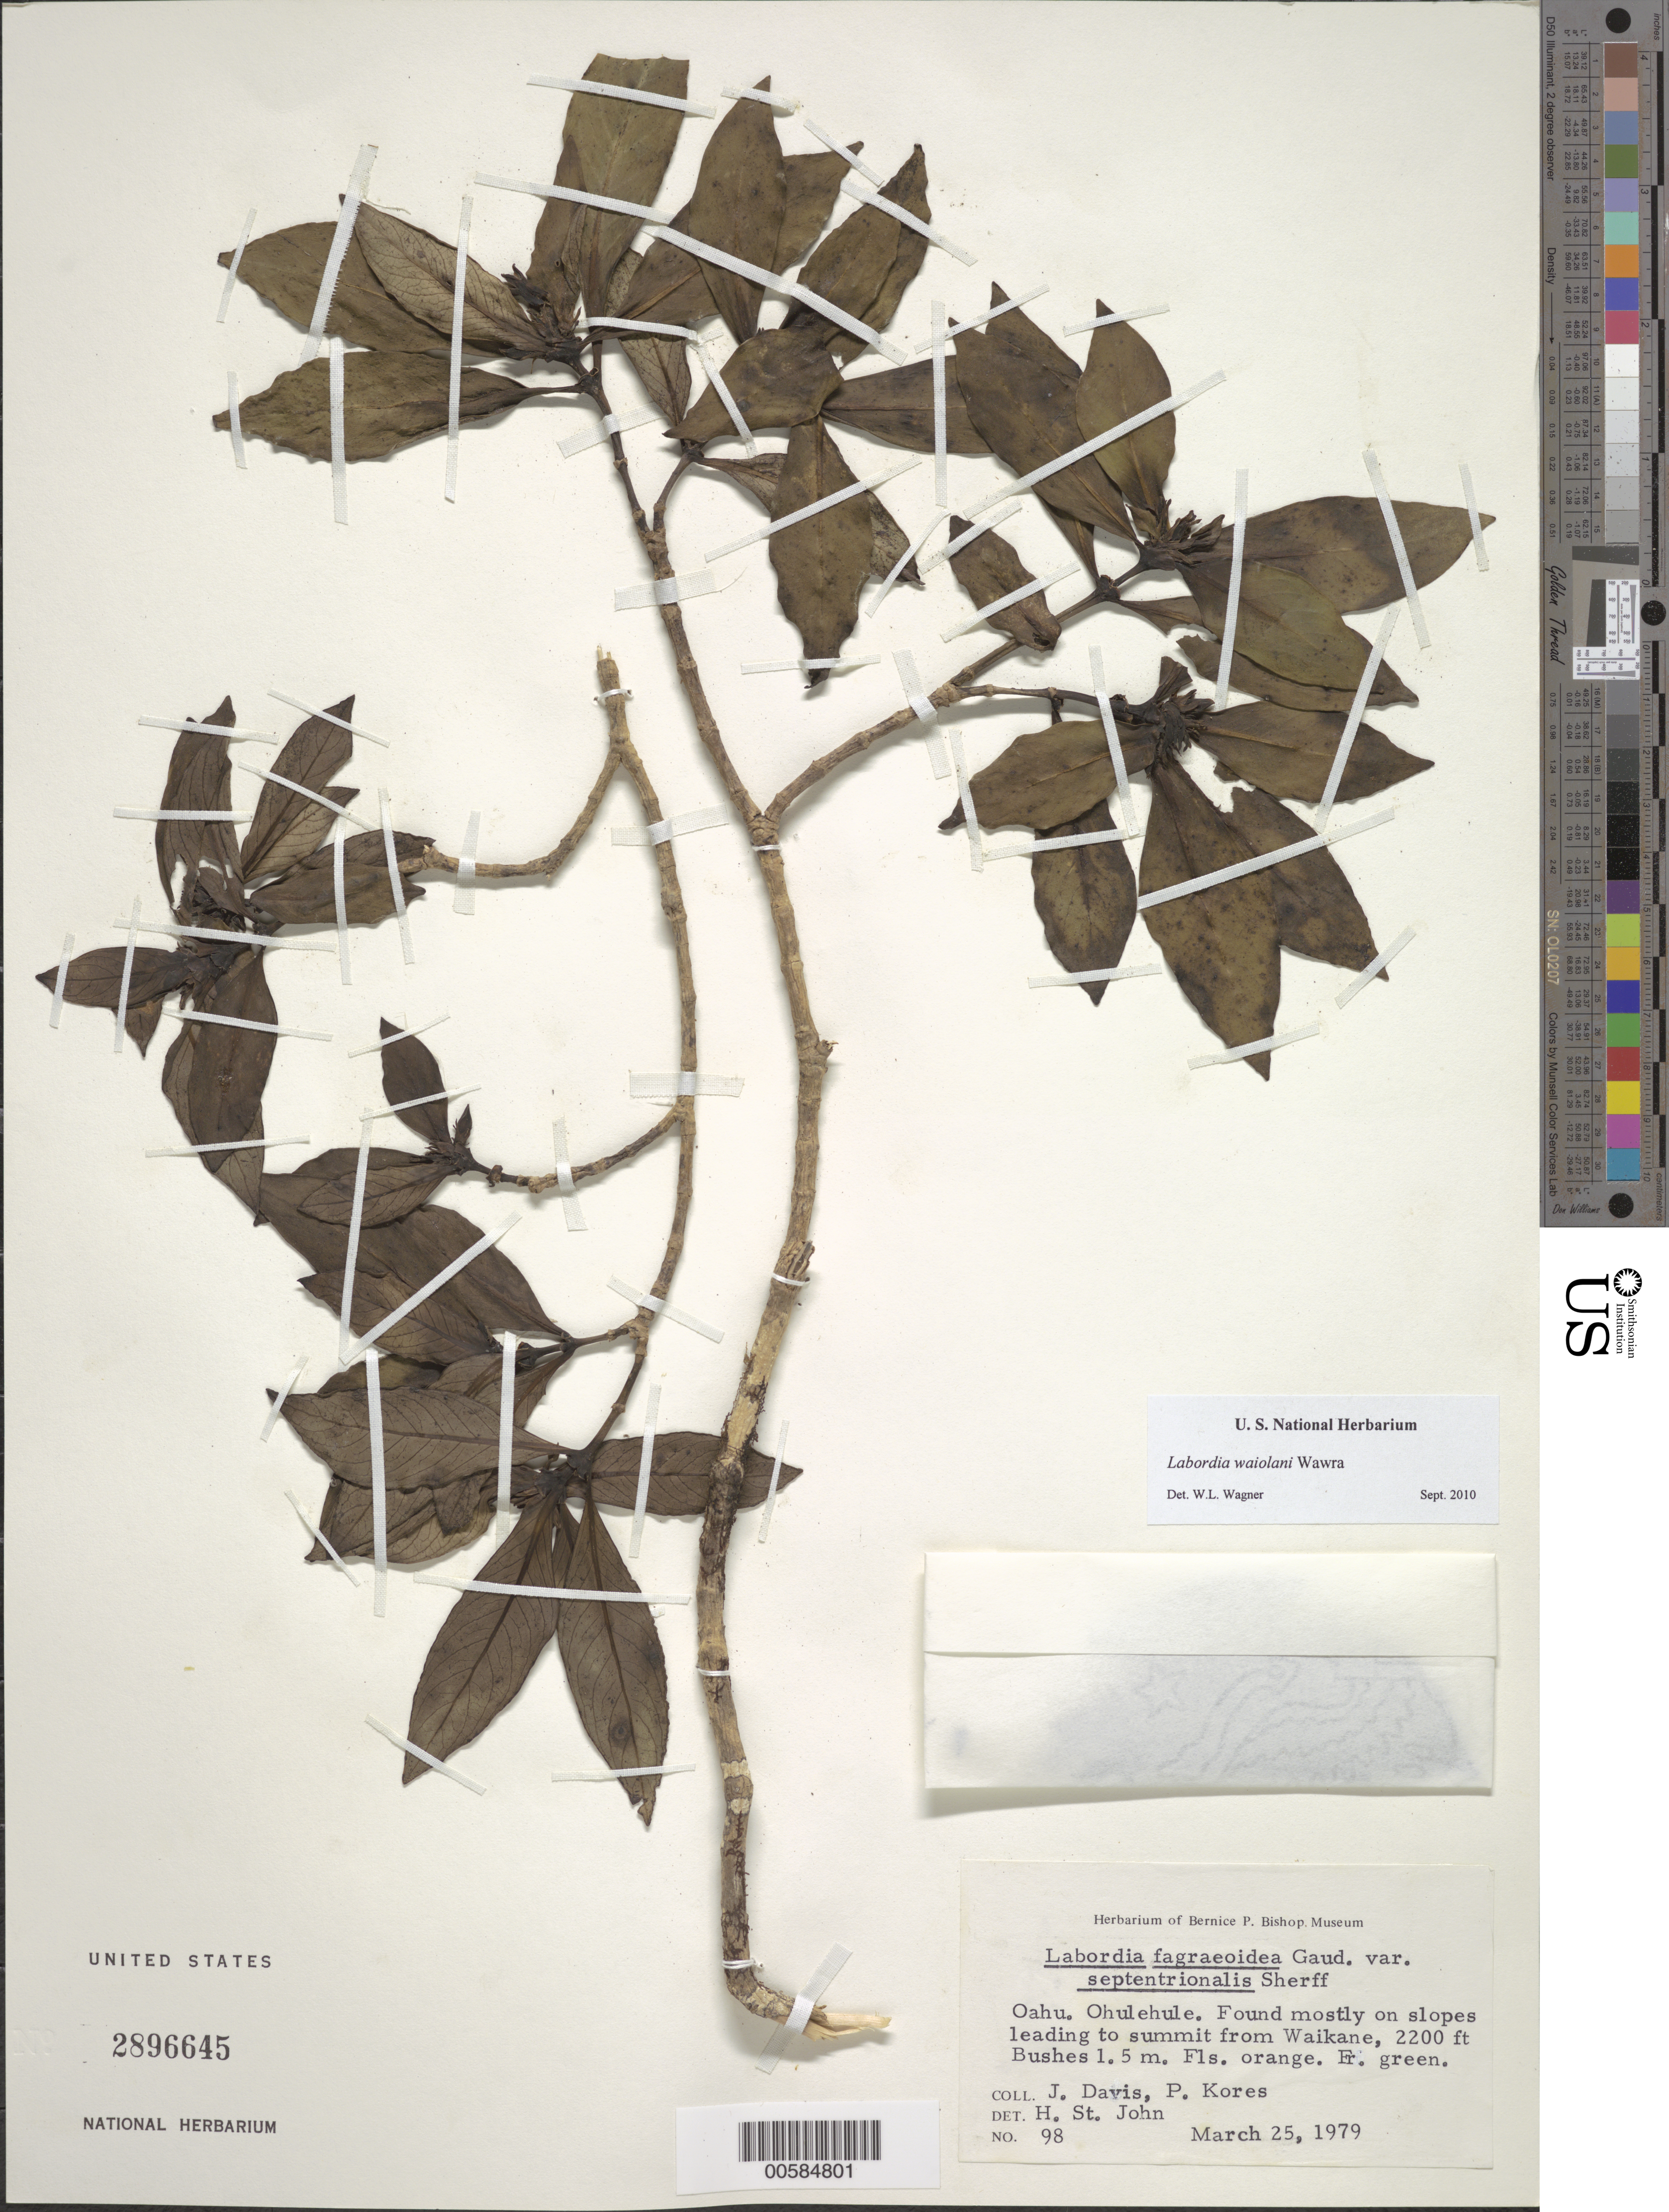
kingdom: Plantae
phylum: Tracheophyta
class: Magnoliopsida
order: Gentianales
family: Loganiaceae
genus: Geniostoma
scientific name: Geniostoma waiolani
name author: (Wawra) Byng & Christenh.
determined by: Wagner, W. L., (BOT), Smithsonian Institution - National Museum of Natural History (UNITED STATES)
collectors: J. Davis & P. Kores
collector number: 98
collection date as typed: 25 Mar 1979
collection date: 1979-03-25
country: United States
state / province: Hawaii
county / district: Honolulu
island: Oahu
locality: Ohulehule.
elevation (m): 671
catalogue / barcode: US 2896645